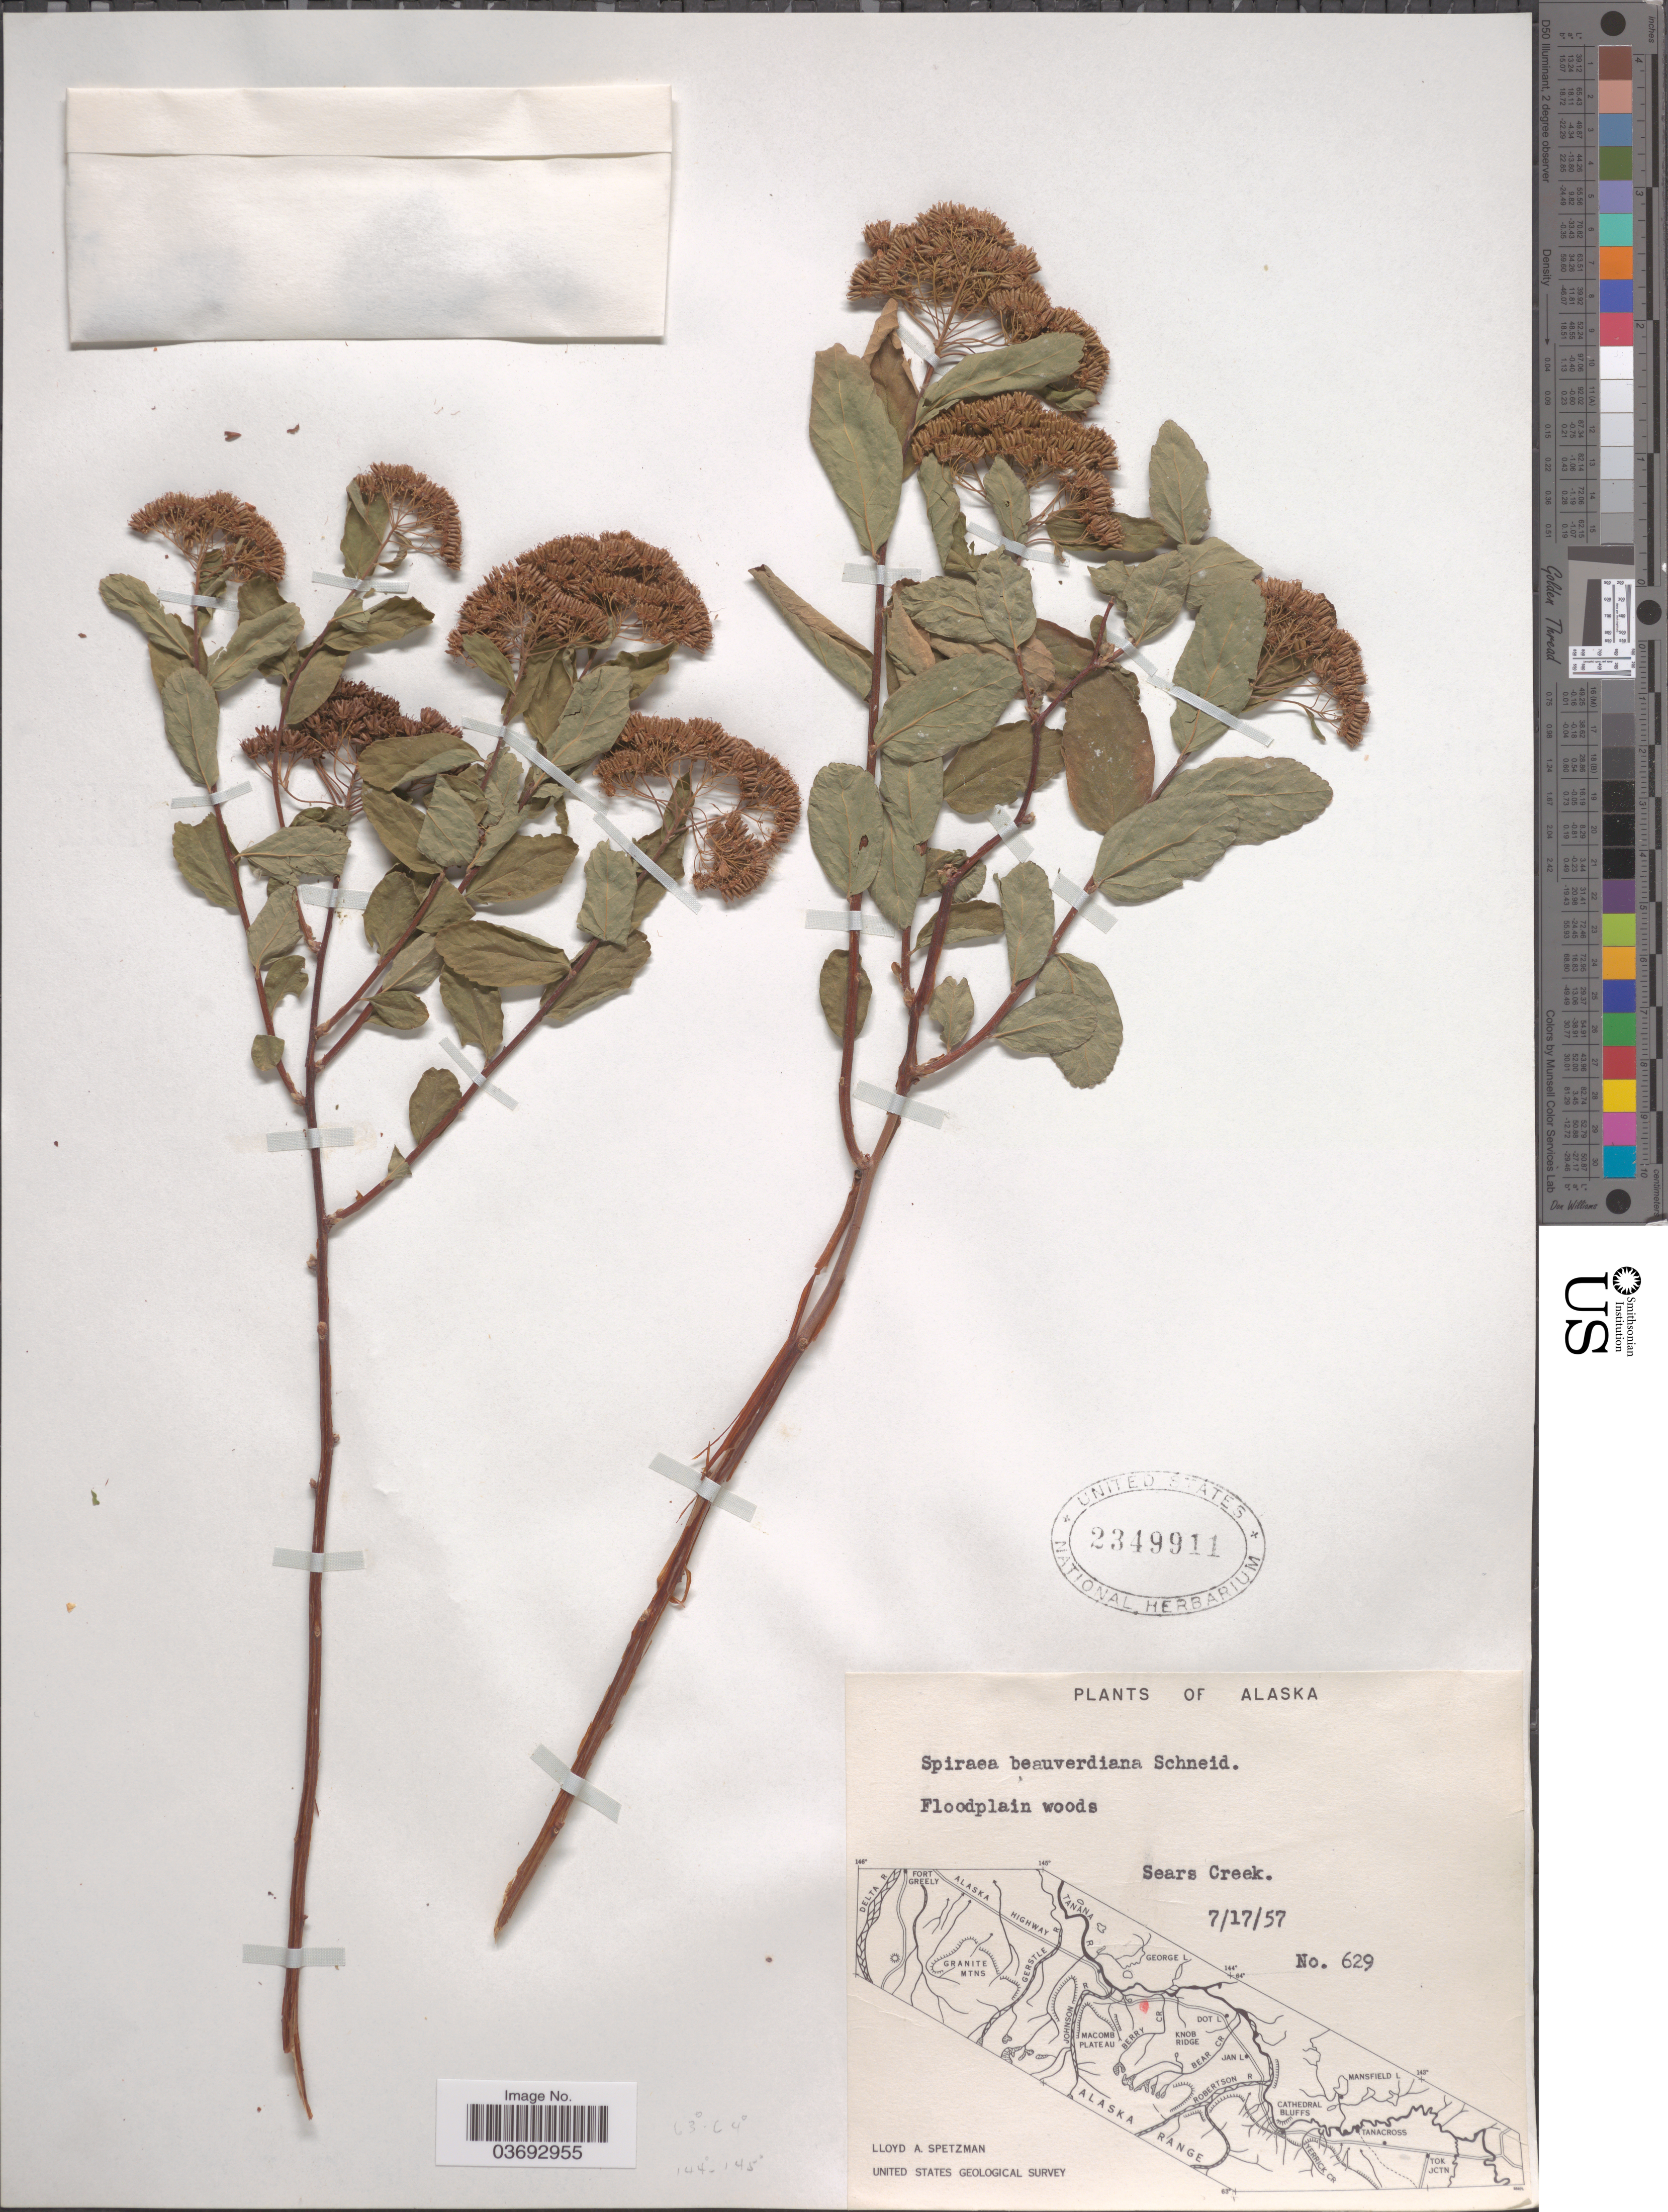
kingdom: Plantae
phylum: Tracheophyta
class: Magnoliopsida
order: Rosales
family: Rosaceae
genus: Spiraea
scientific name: Spiraea stevenii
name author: (C.K. Schneid.) Rydb.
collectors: L. Spetzman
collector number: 629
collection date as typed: Transcribed d/m/y: 17/7/57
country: United States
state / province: Alaska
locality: Sears Creek.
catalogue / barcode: US 2349911